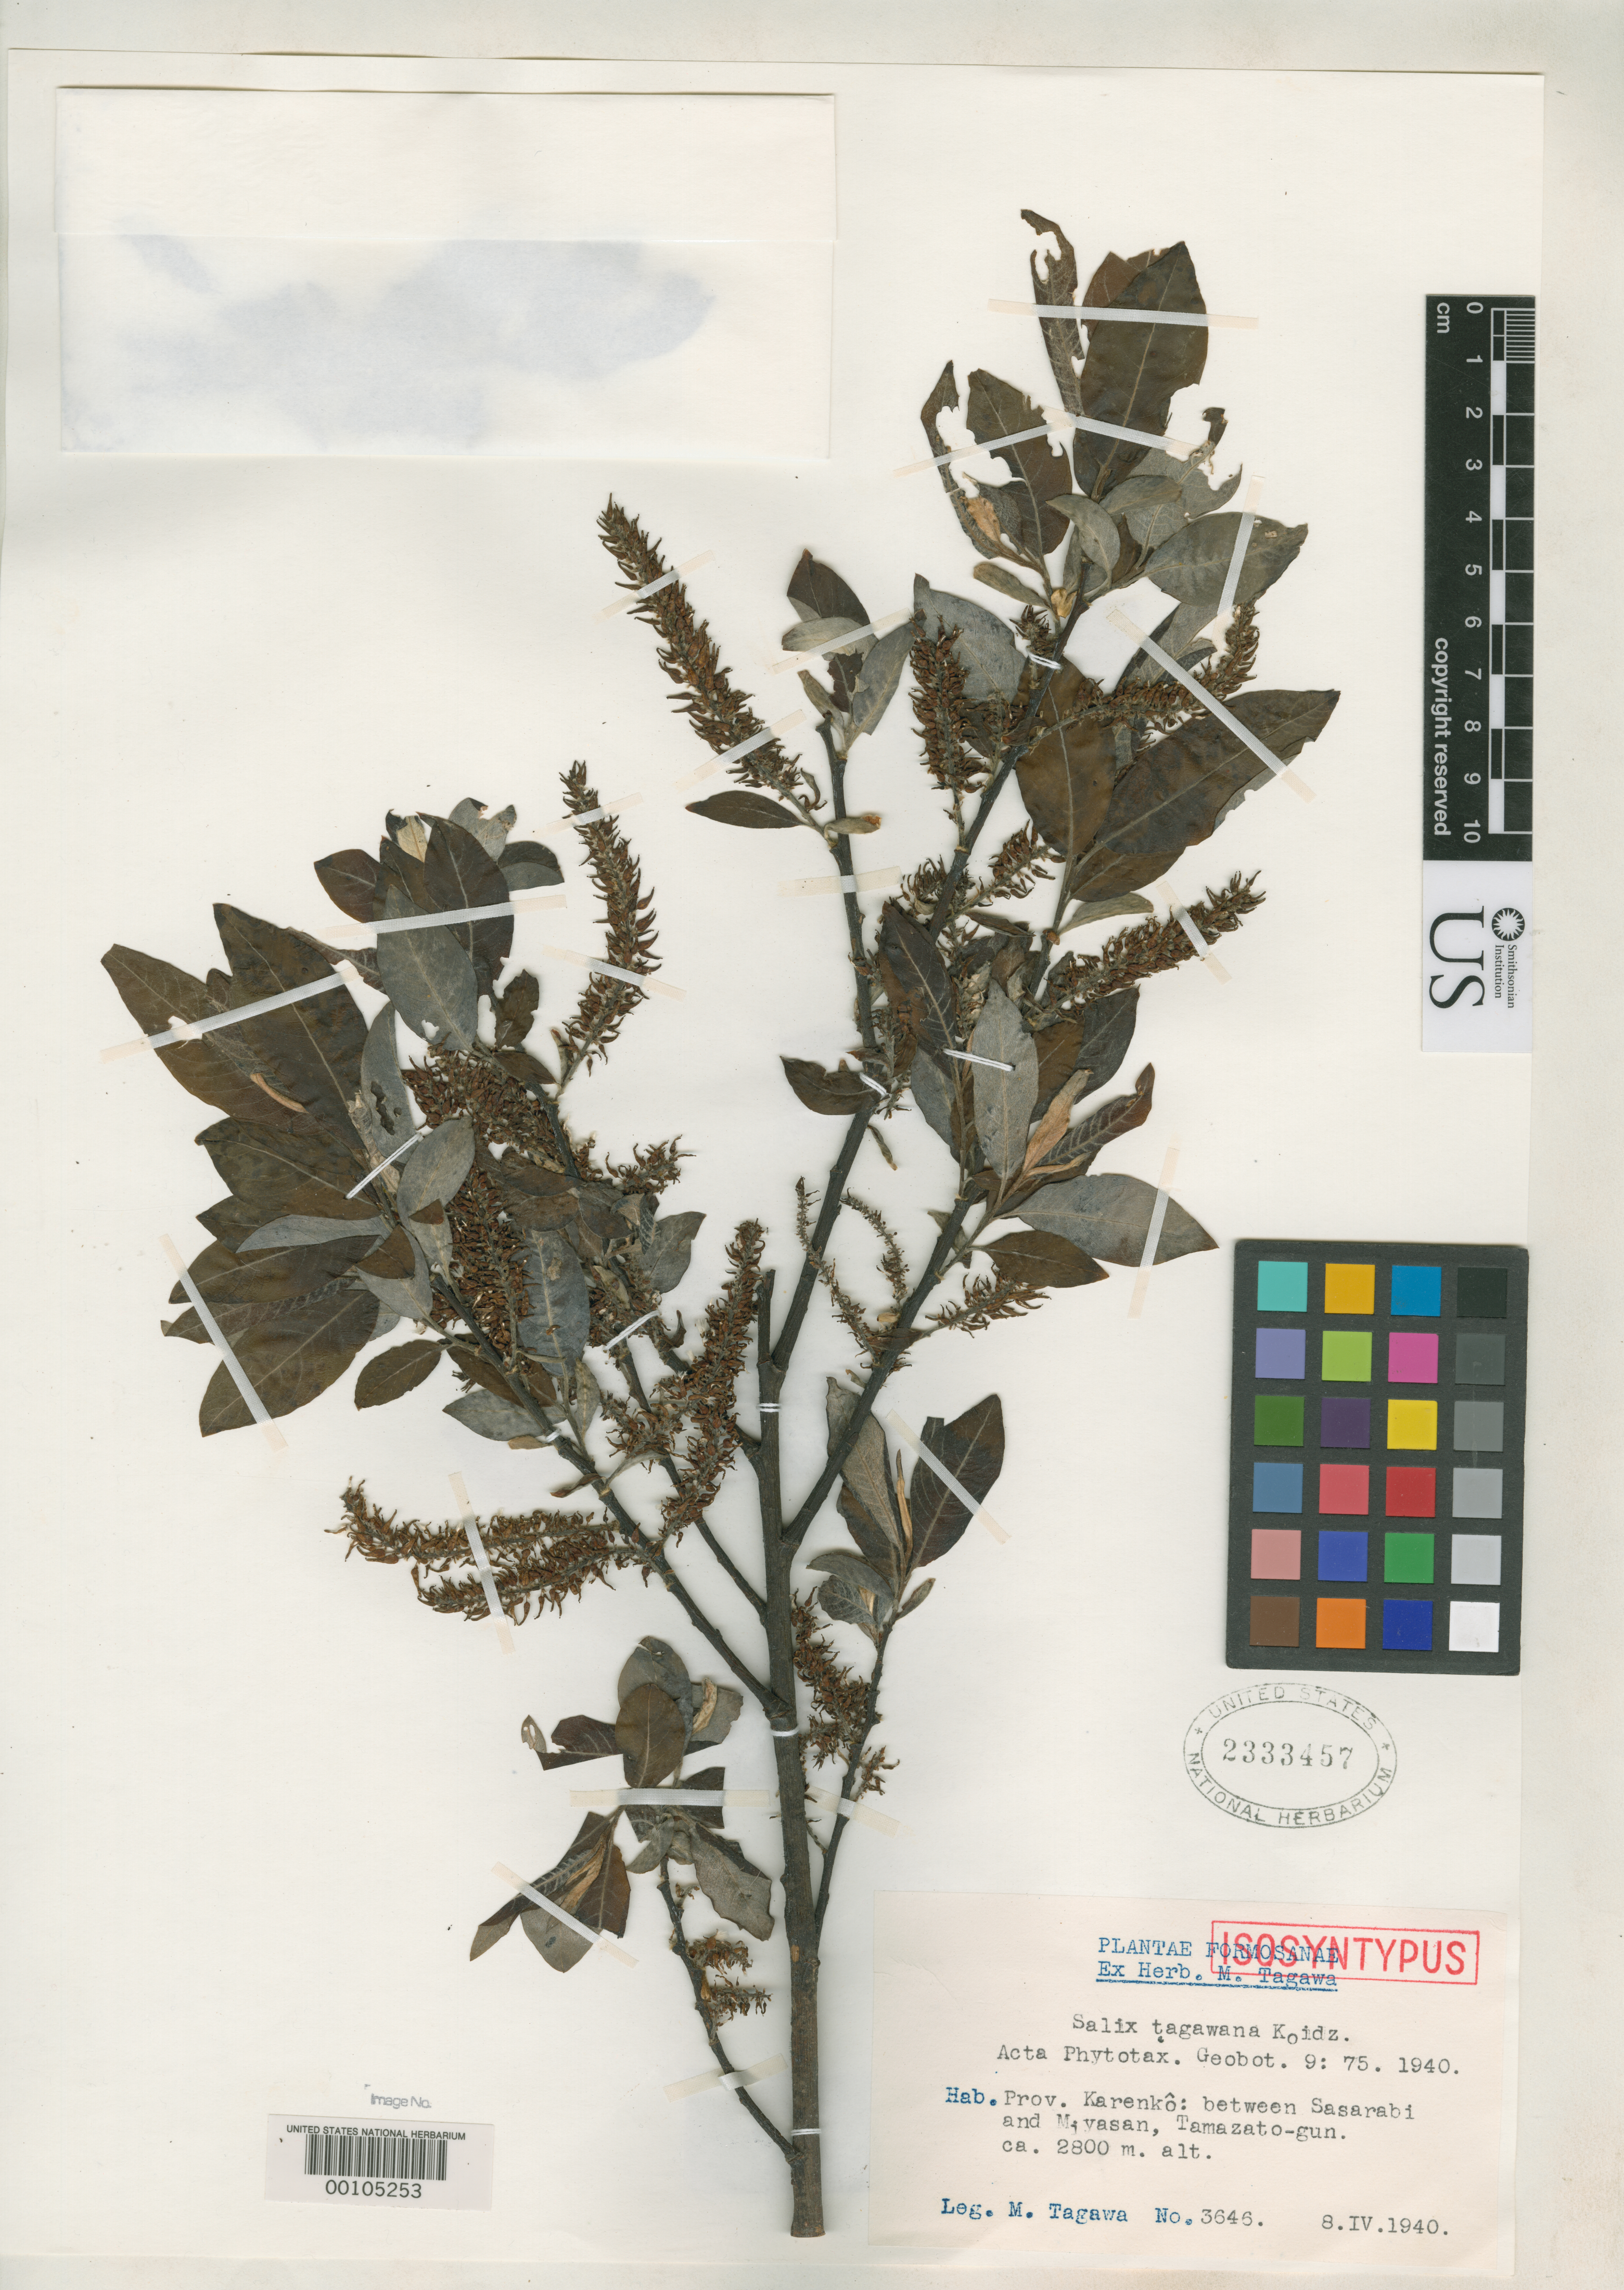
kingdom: Plantae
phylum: Tracheophyta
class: Magnoliopsida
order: Malpighiales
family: Salicaceae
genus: Salix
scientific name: Salix tagawana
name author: Koidzumi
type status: Isosyntype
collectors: M. Tagawa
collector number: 3646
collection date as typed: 08 Apr 1940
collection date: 1940-04-08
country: Taiwan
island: Taiwan [Formosa]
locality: Kwarenko Prov., between Sasaraki and Miyasan, Tamazato-gun.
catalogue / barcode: US 2333457